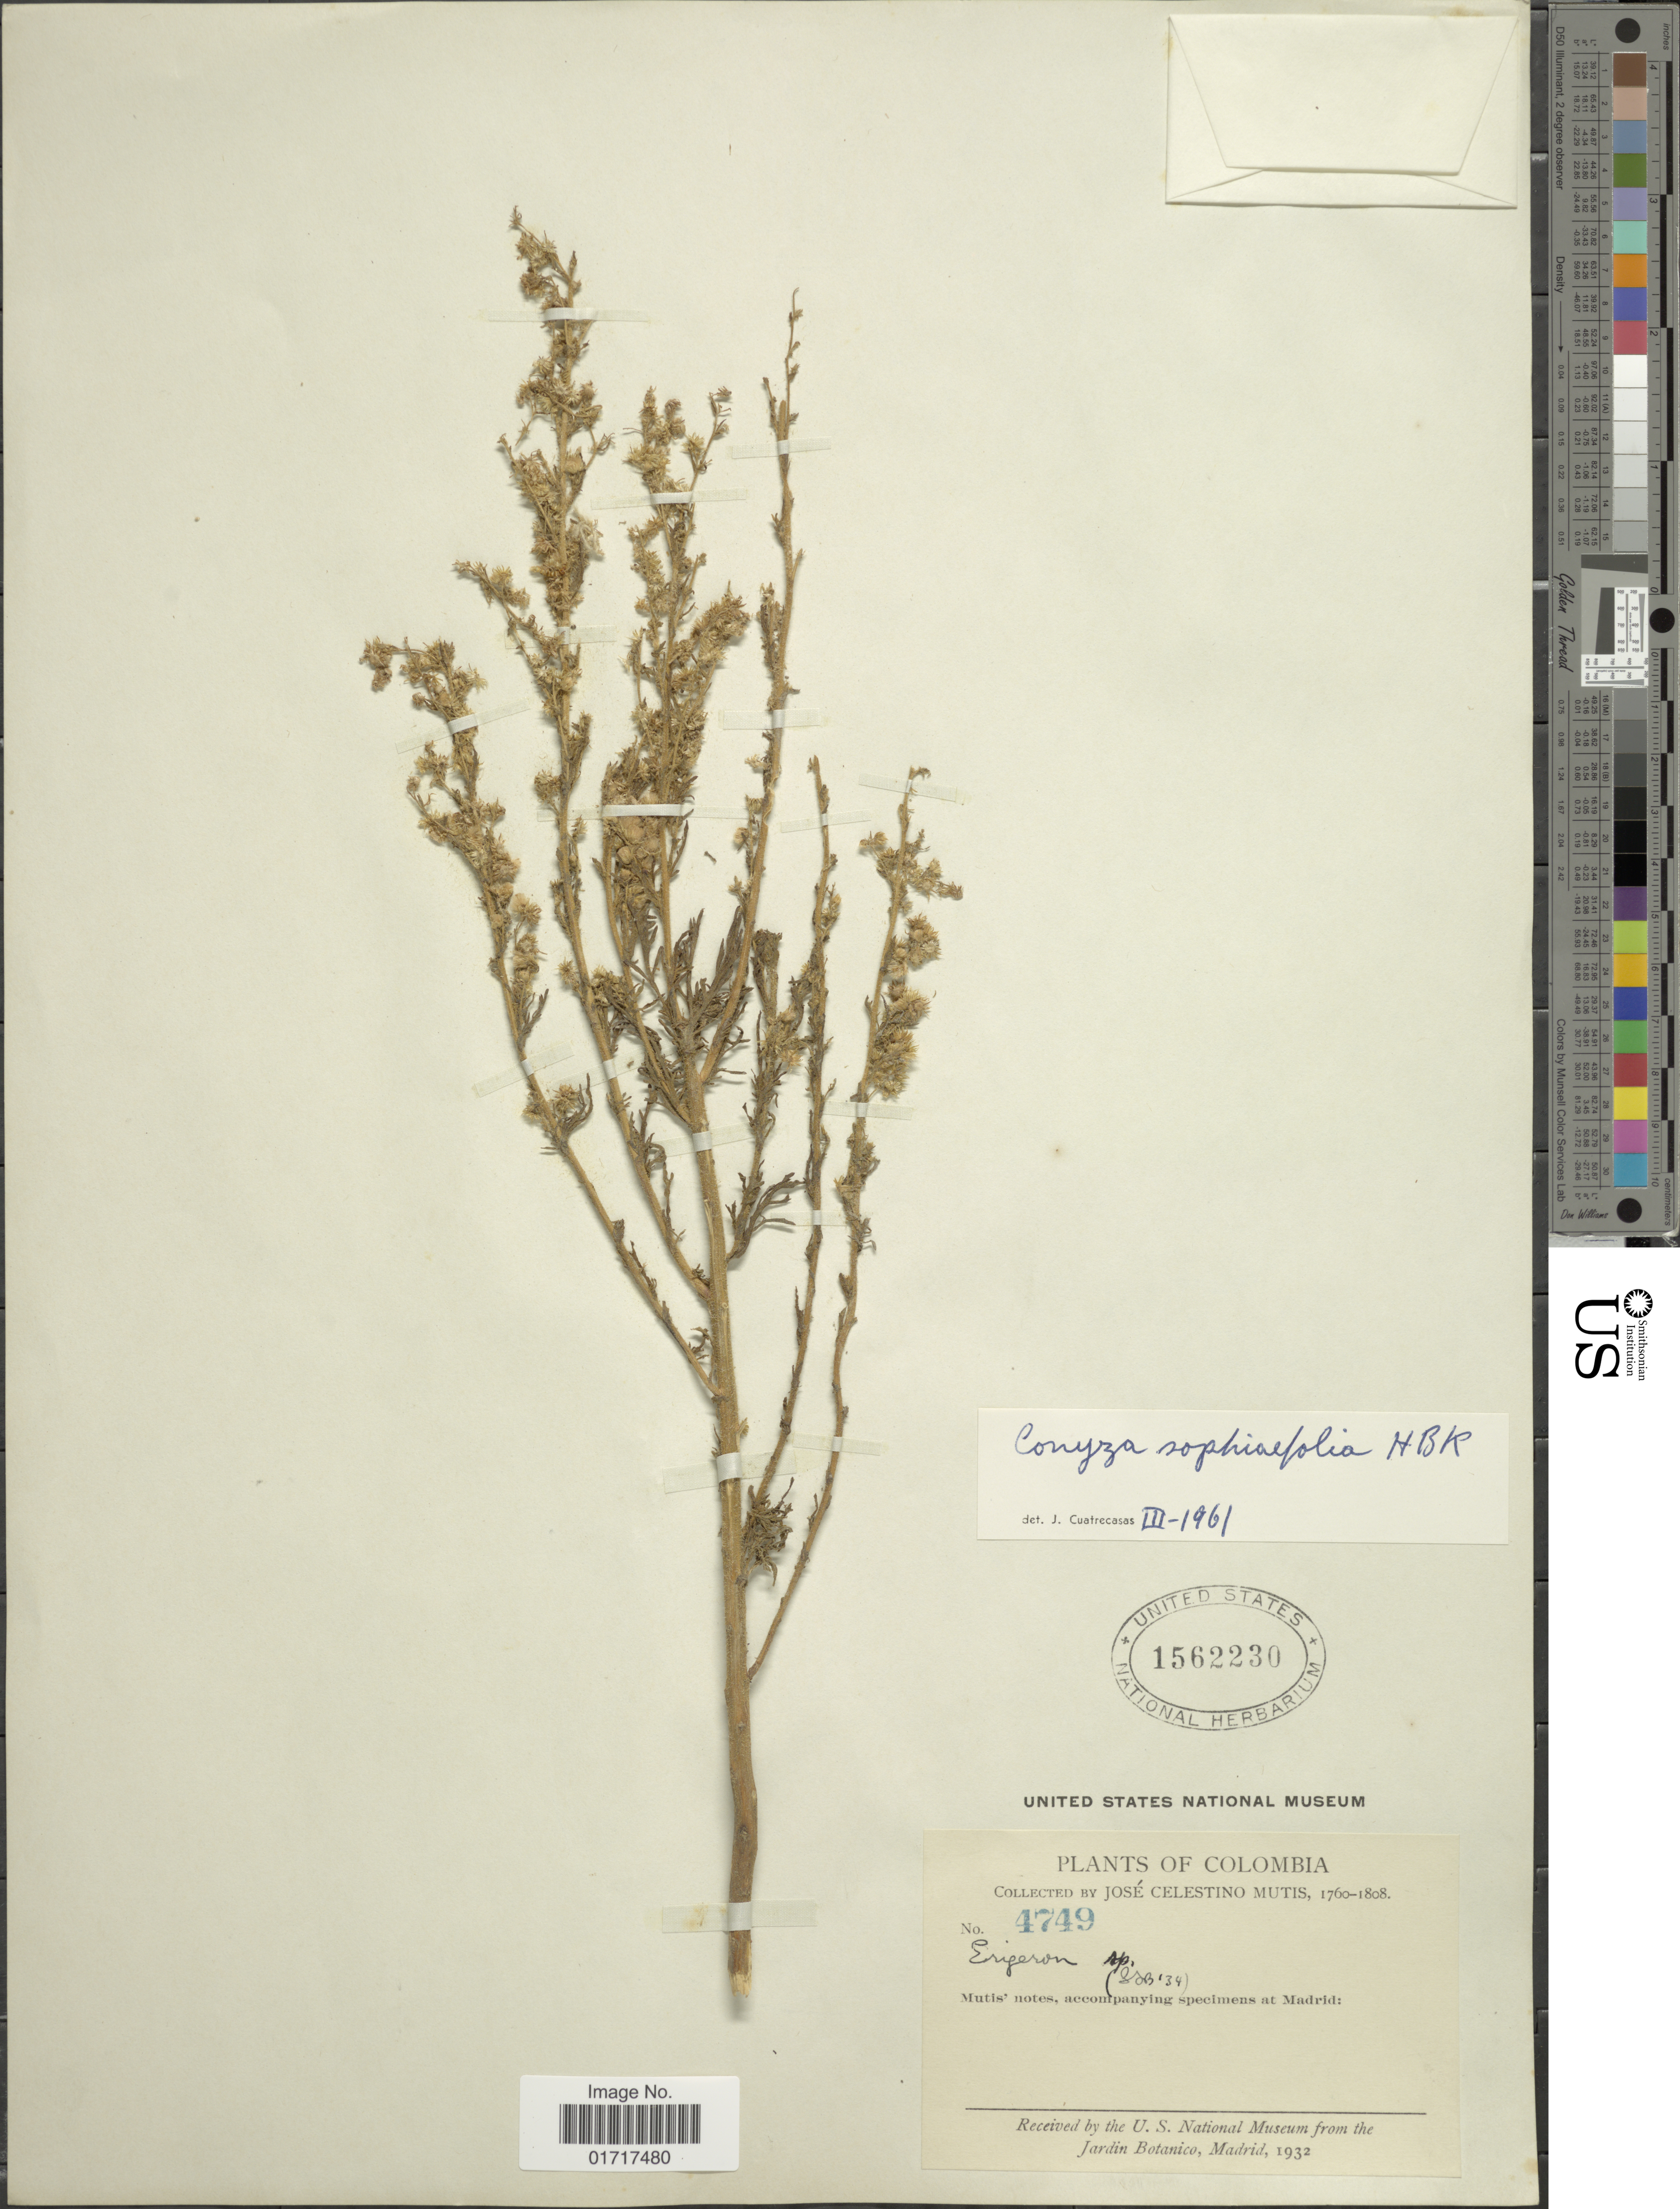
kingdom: Plantae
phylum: Tracheophyta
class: Magnoliopsida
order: Asterales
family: Asteraceae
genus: Conyza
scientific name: Conyza sophiaefolia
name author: Kunth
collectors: J. C. B. Mutis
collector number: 4749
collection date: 1760/1808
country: Colombia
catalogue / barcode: US 1562230